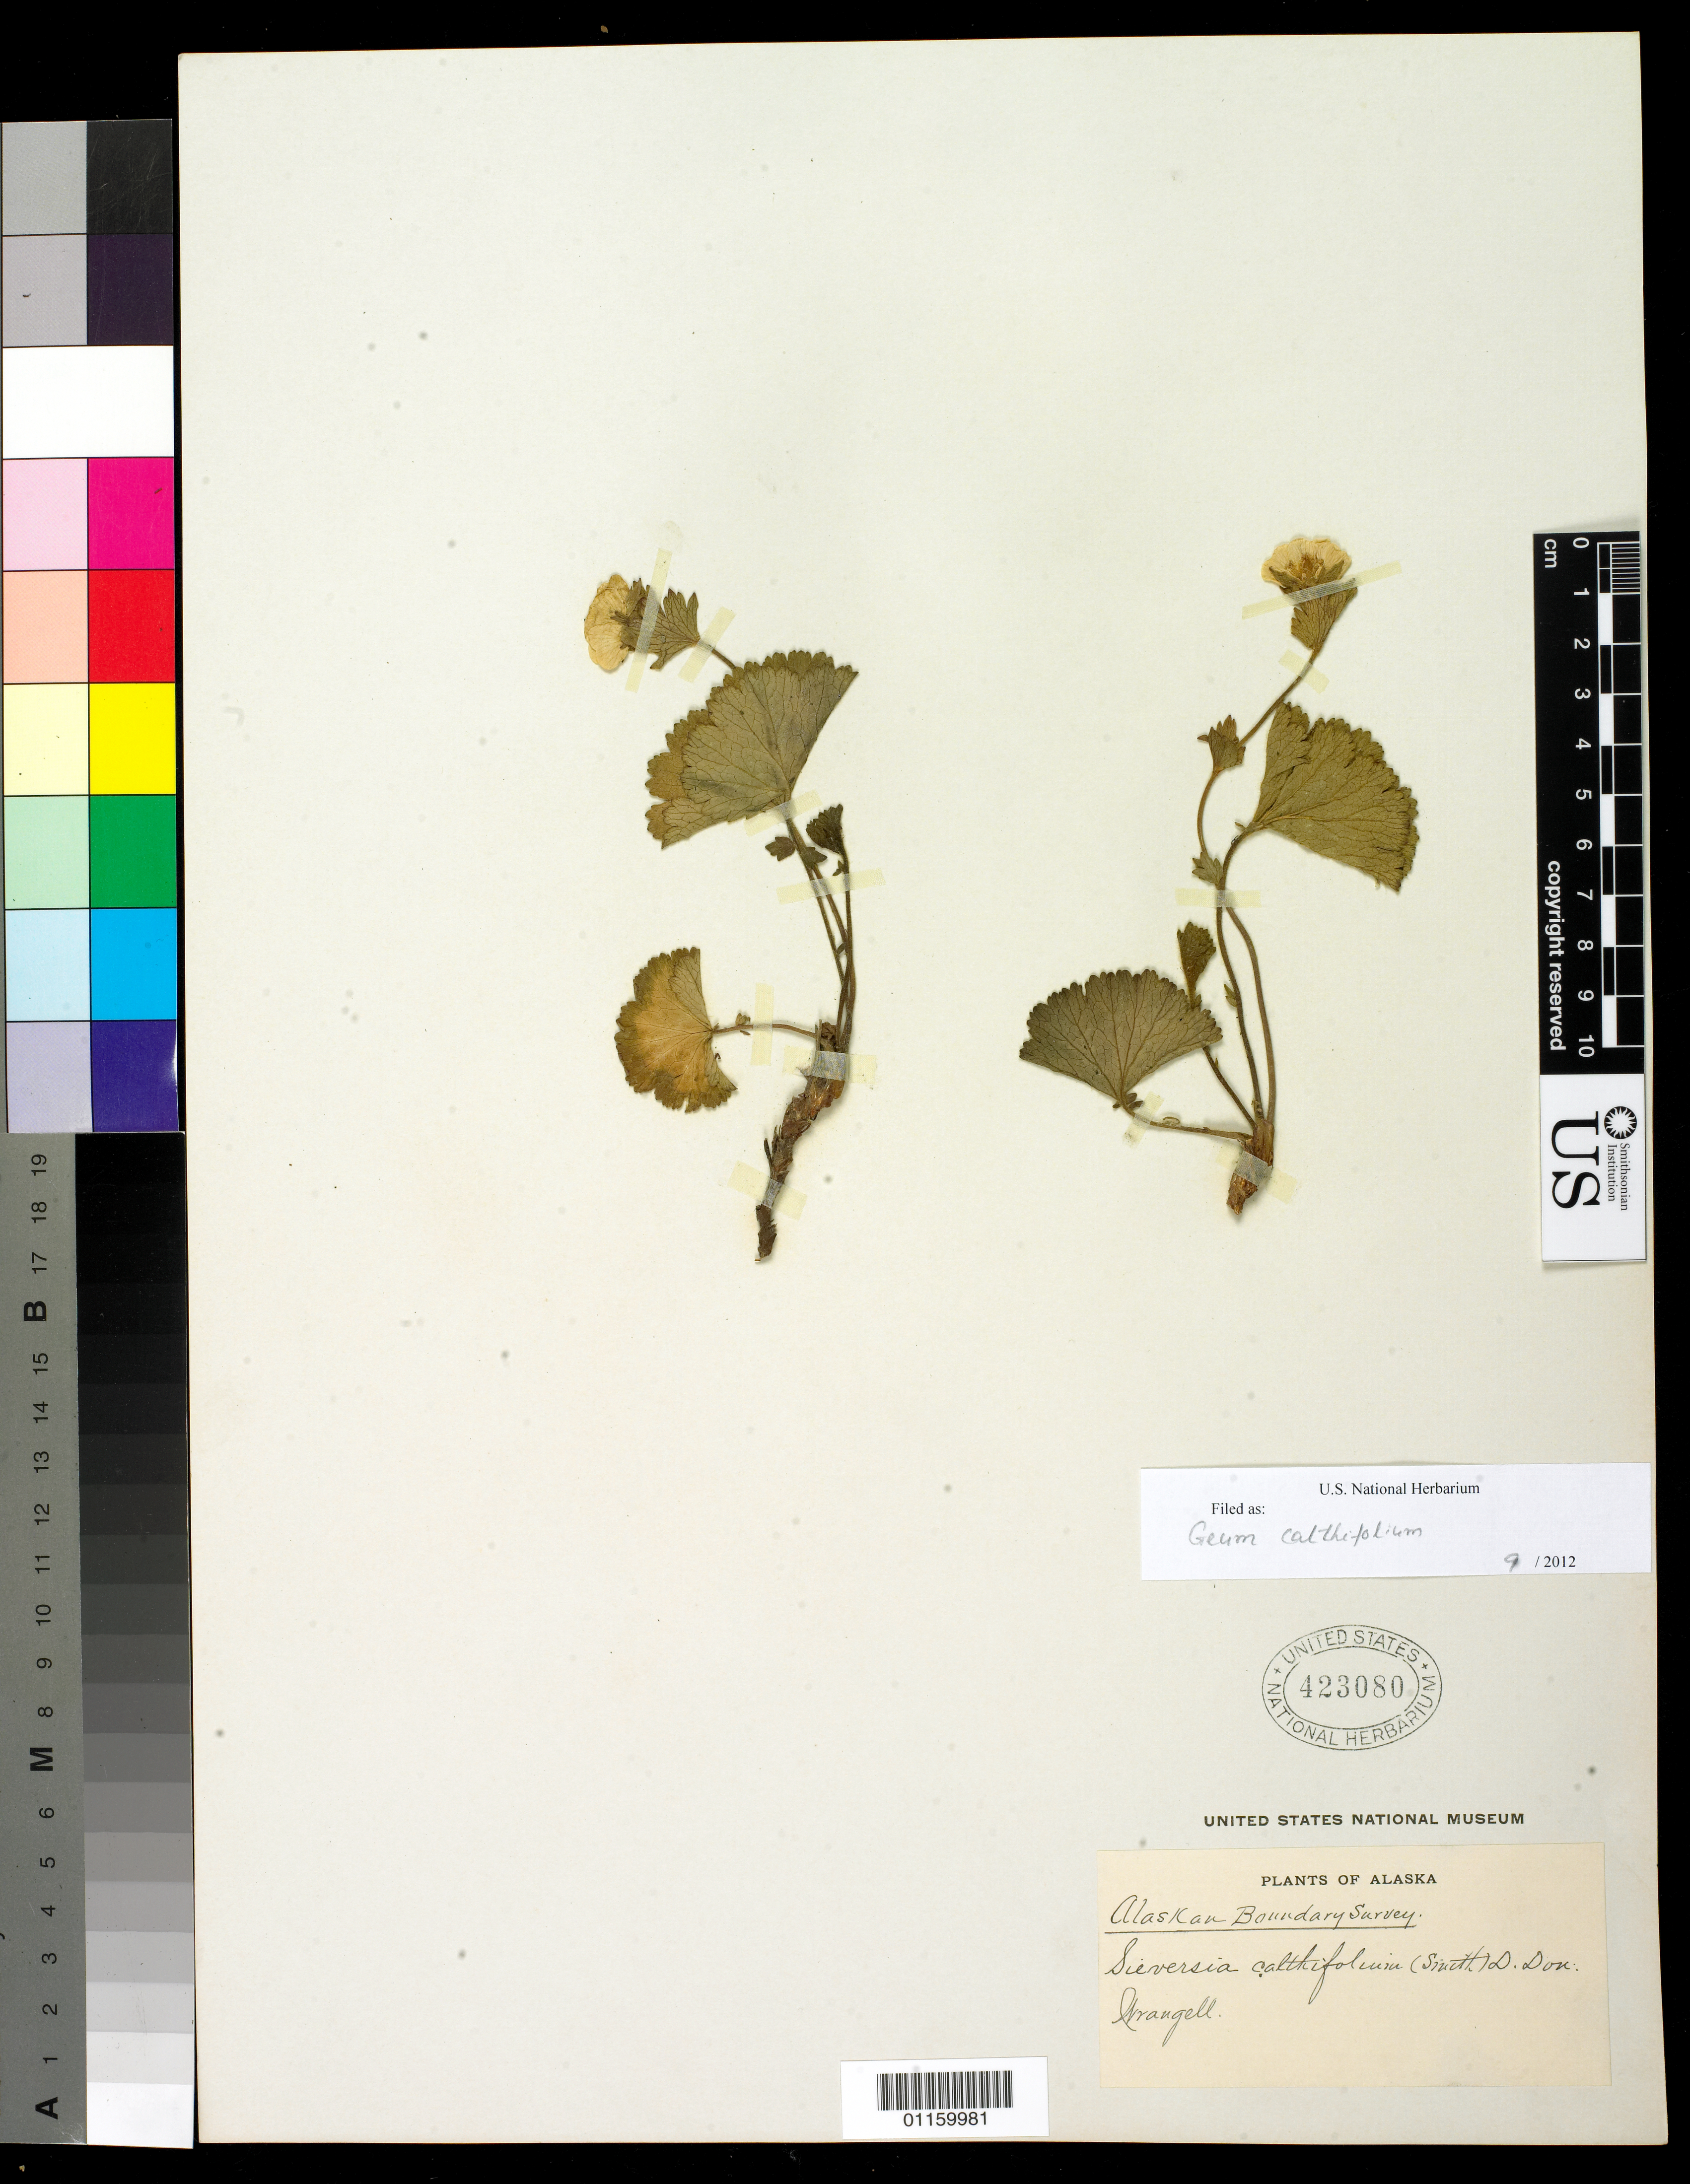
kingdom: Plantae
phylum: Tracheophyta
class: Magnoliopsida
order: Rosales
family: Rosaceae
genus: Geum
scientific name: Geum calthifolium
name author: Menzies ex Sm.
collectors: F. P. Wrangell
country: United States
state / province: Alaska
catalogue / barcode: US 423080